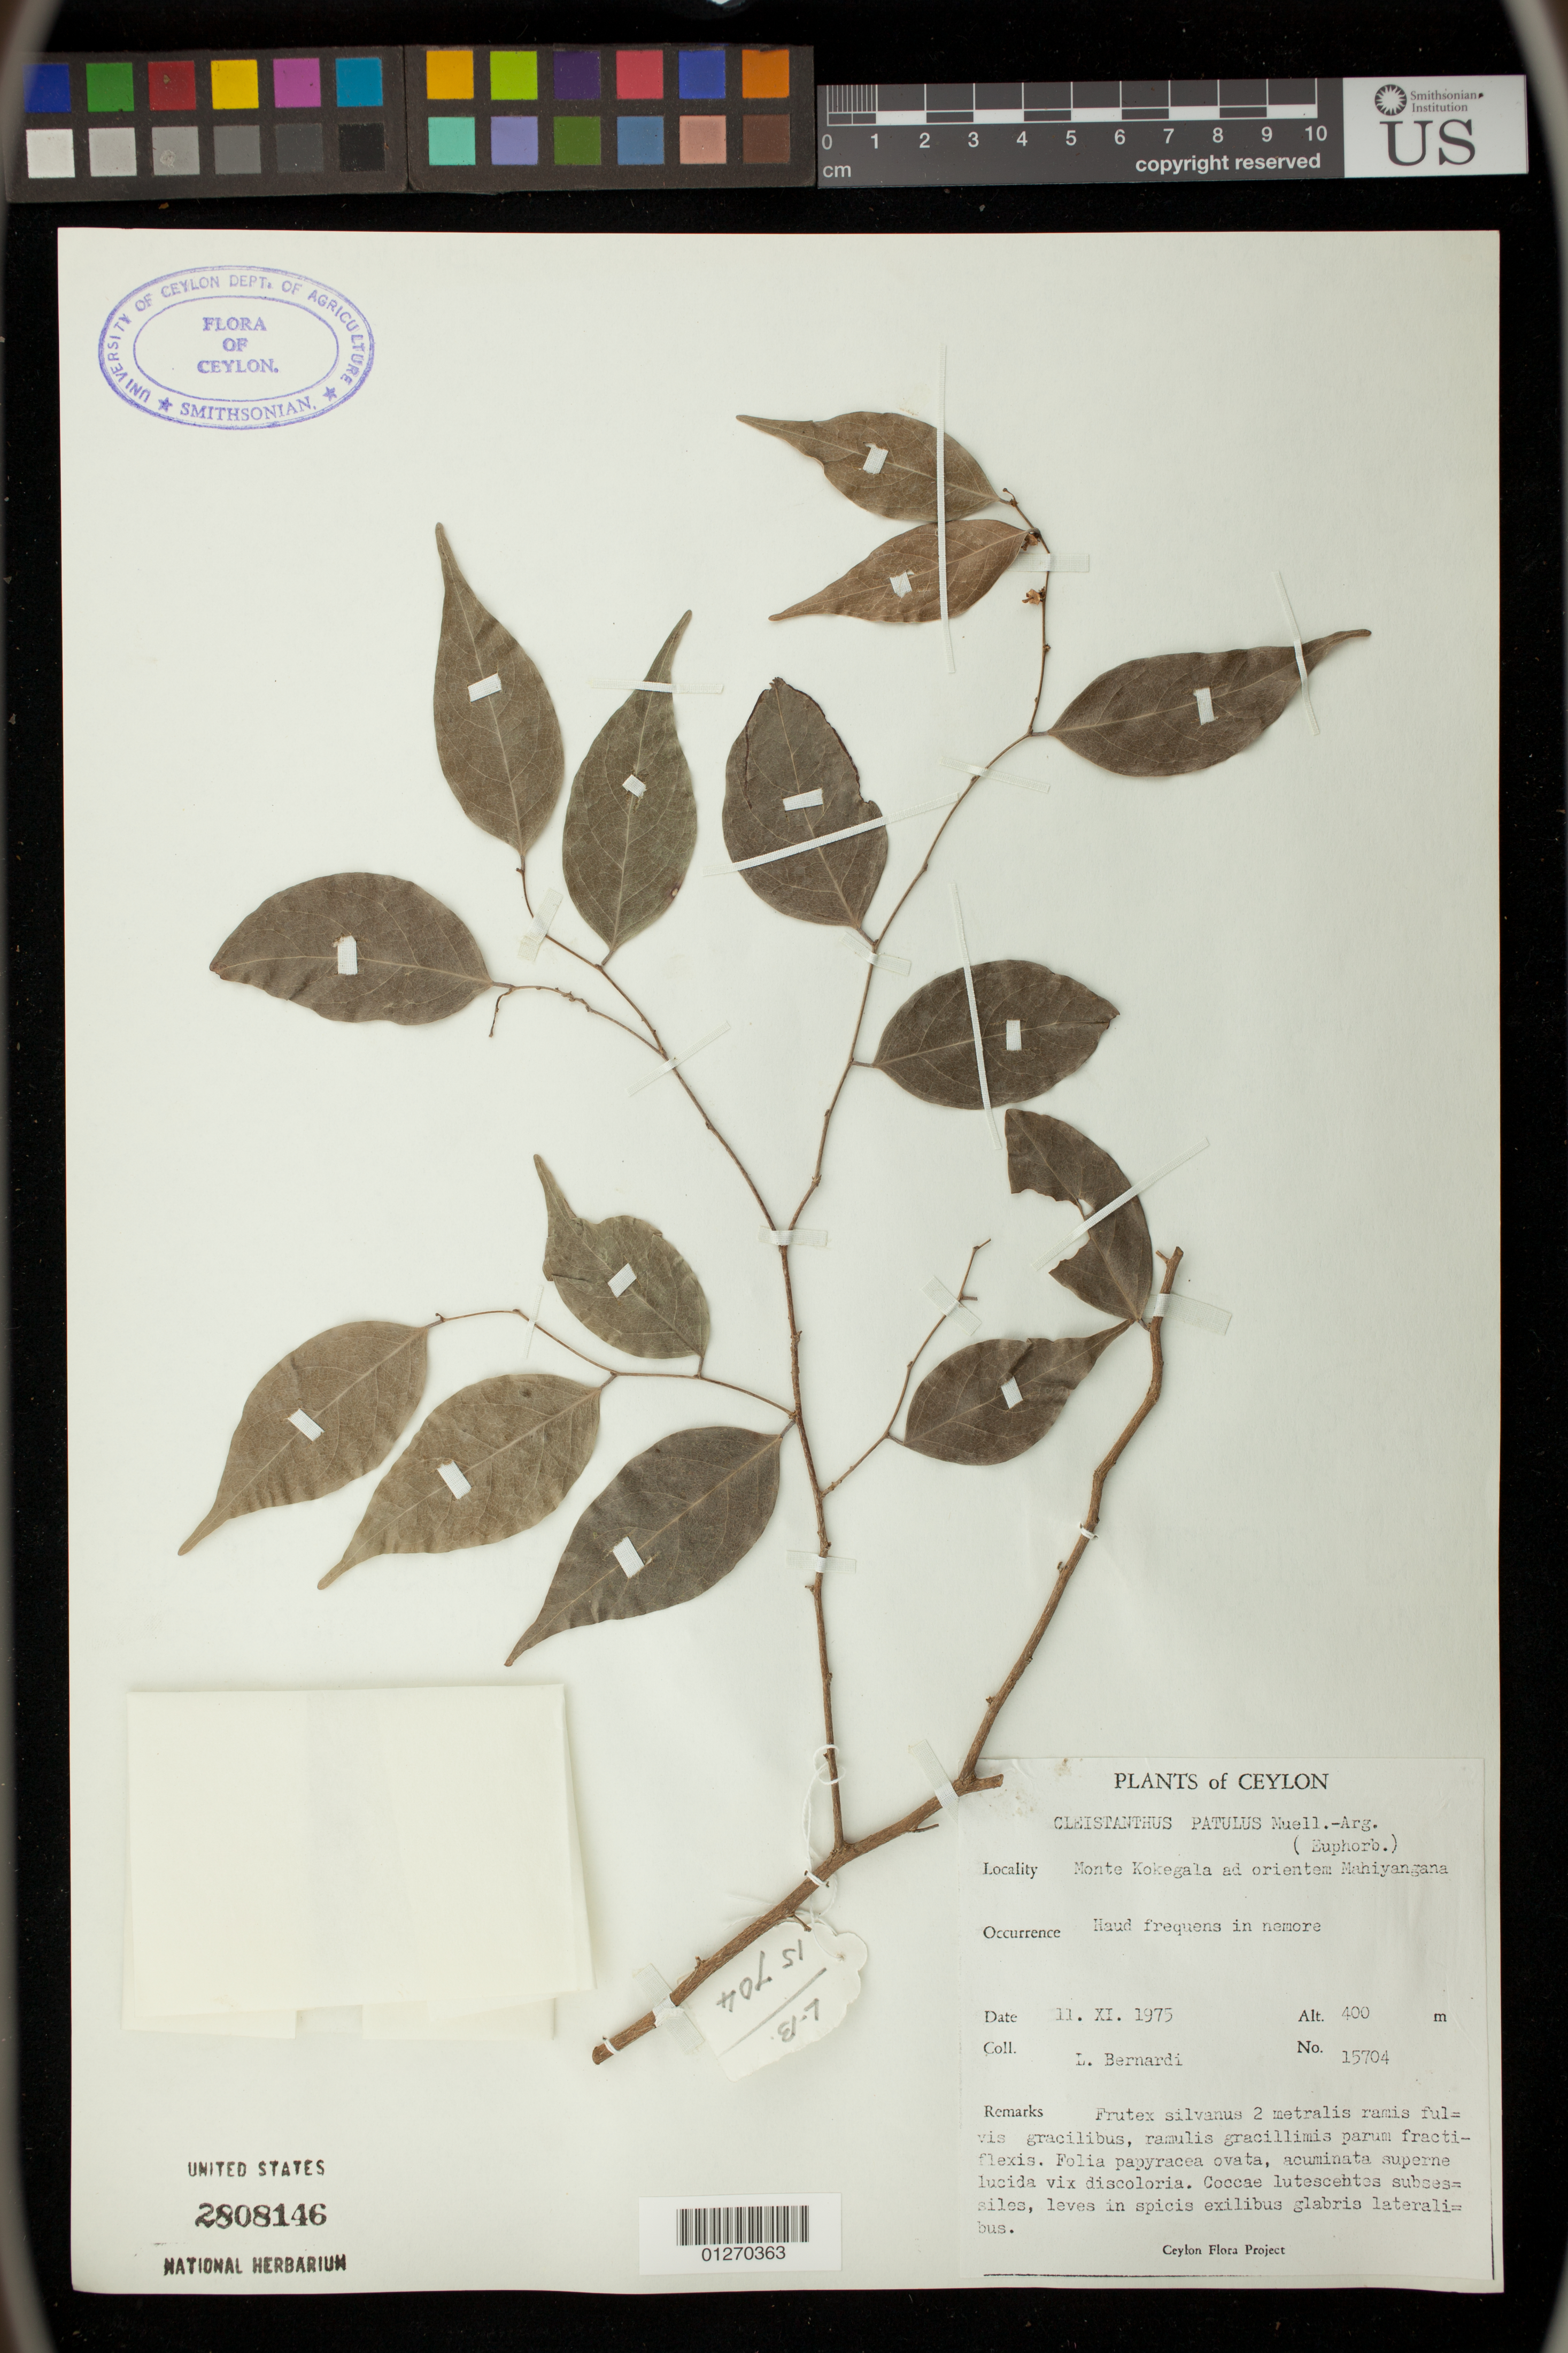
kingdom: Plantae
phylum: Tracheophyta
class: Magnoliopsida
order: Malpighiales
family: Phyllanthaceae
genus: Cleistanthus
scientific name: Cleistanthus patulus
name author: (Roxb.) Müll. Arg.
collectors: L. Bernardi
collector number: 15704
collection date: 1975-11-11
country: Sri Lanka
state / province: Central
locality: Monte Kokegala ad orientem Mahiyangana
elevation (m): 400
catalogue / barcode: US 2808146